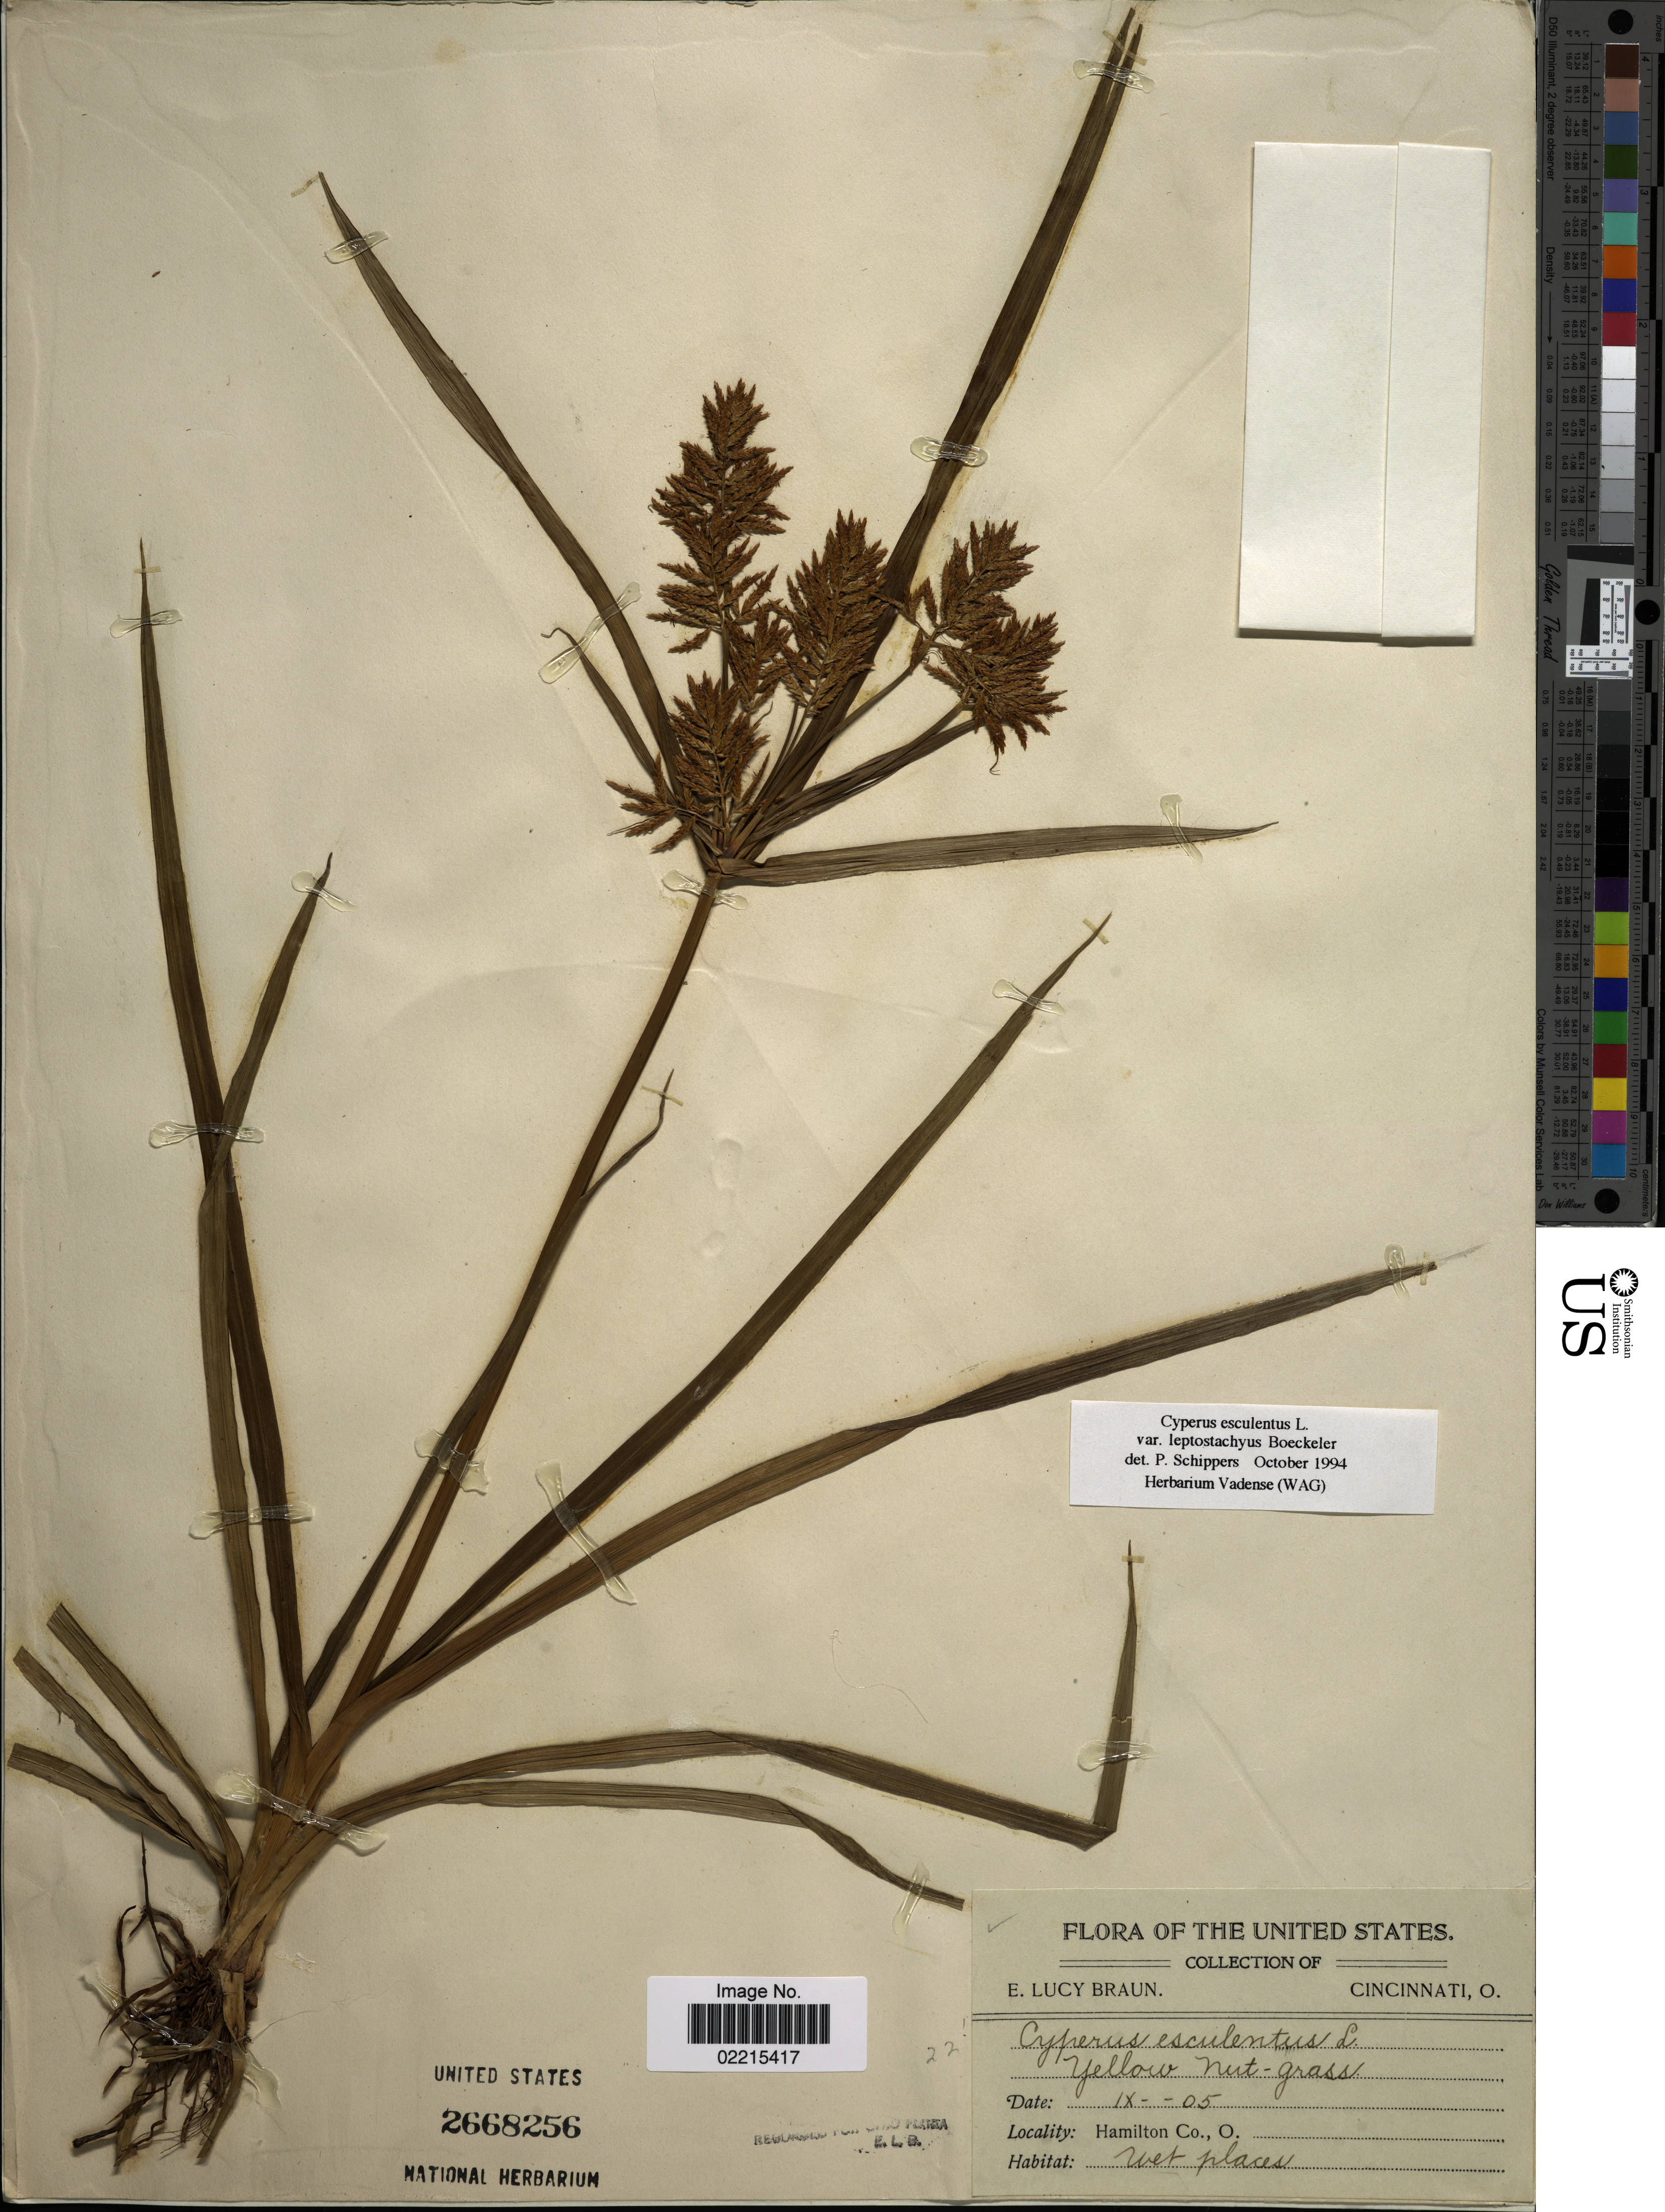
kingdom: Plantae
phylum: Tracheophyta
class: Liliopsida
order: Poales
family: Cyperaceae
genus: Cyperus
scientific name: Cyperus esculentus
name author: L.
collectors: E. L. Braun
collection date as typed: Transcribed d/m/y: /9/5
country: United States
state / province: Ohio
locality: Hamilton Co, wet places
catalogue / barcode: US 2668256